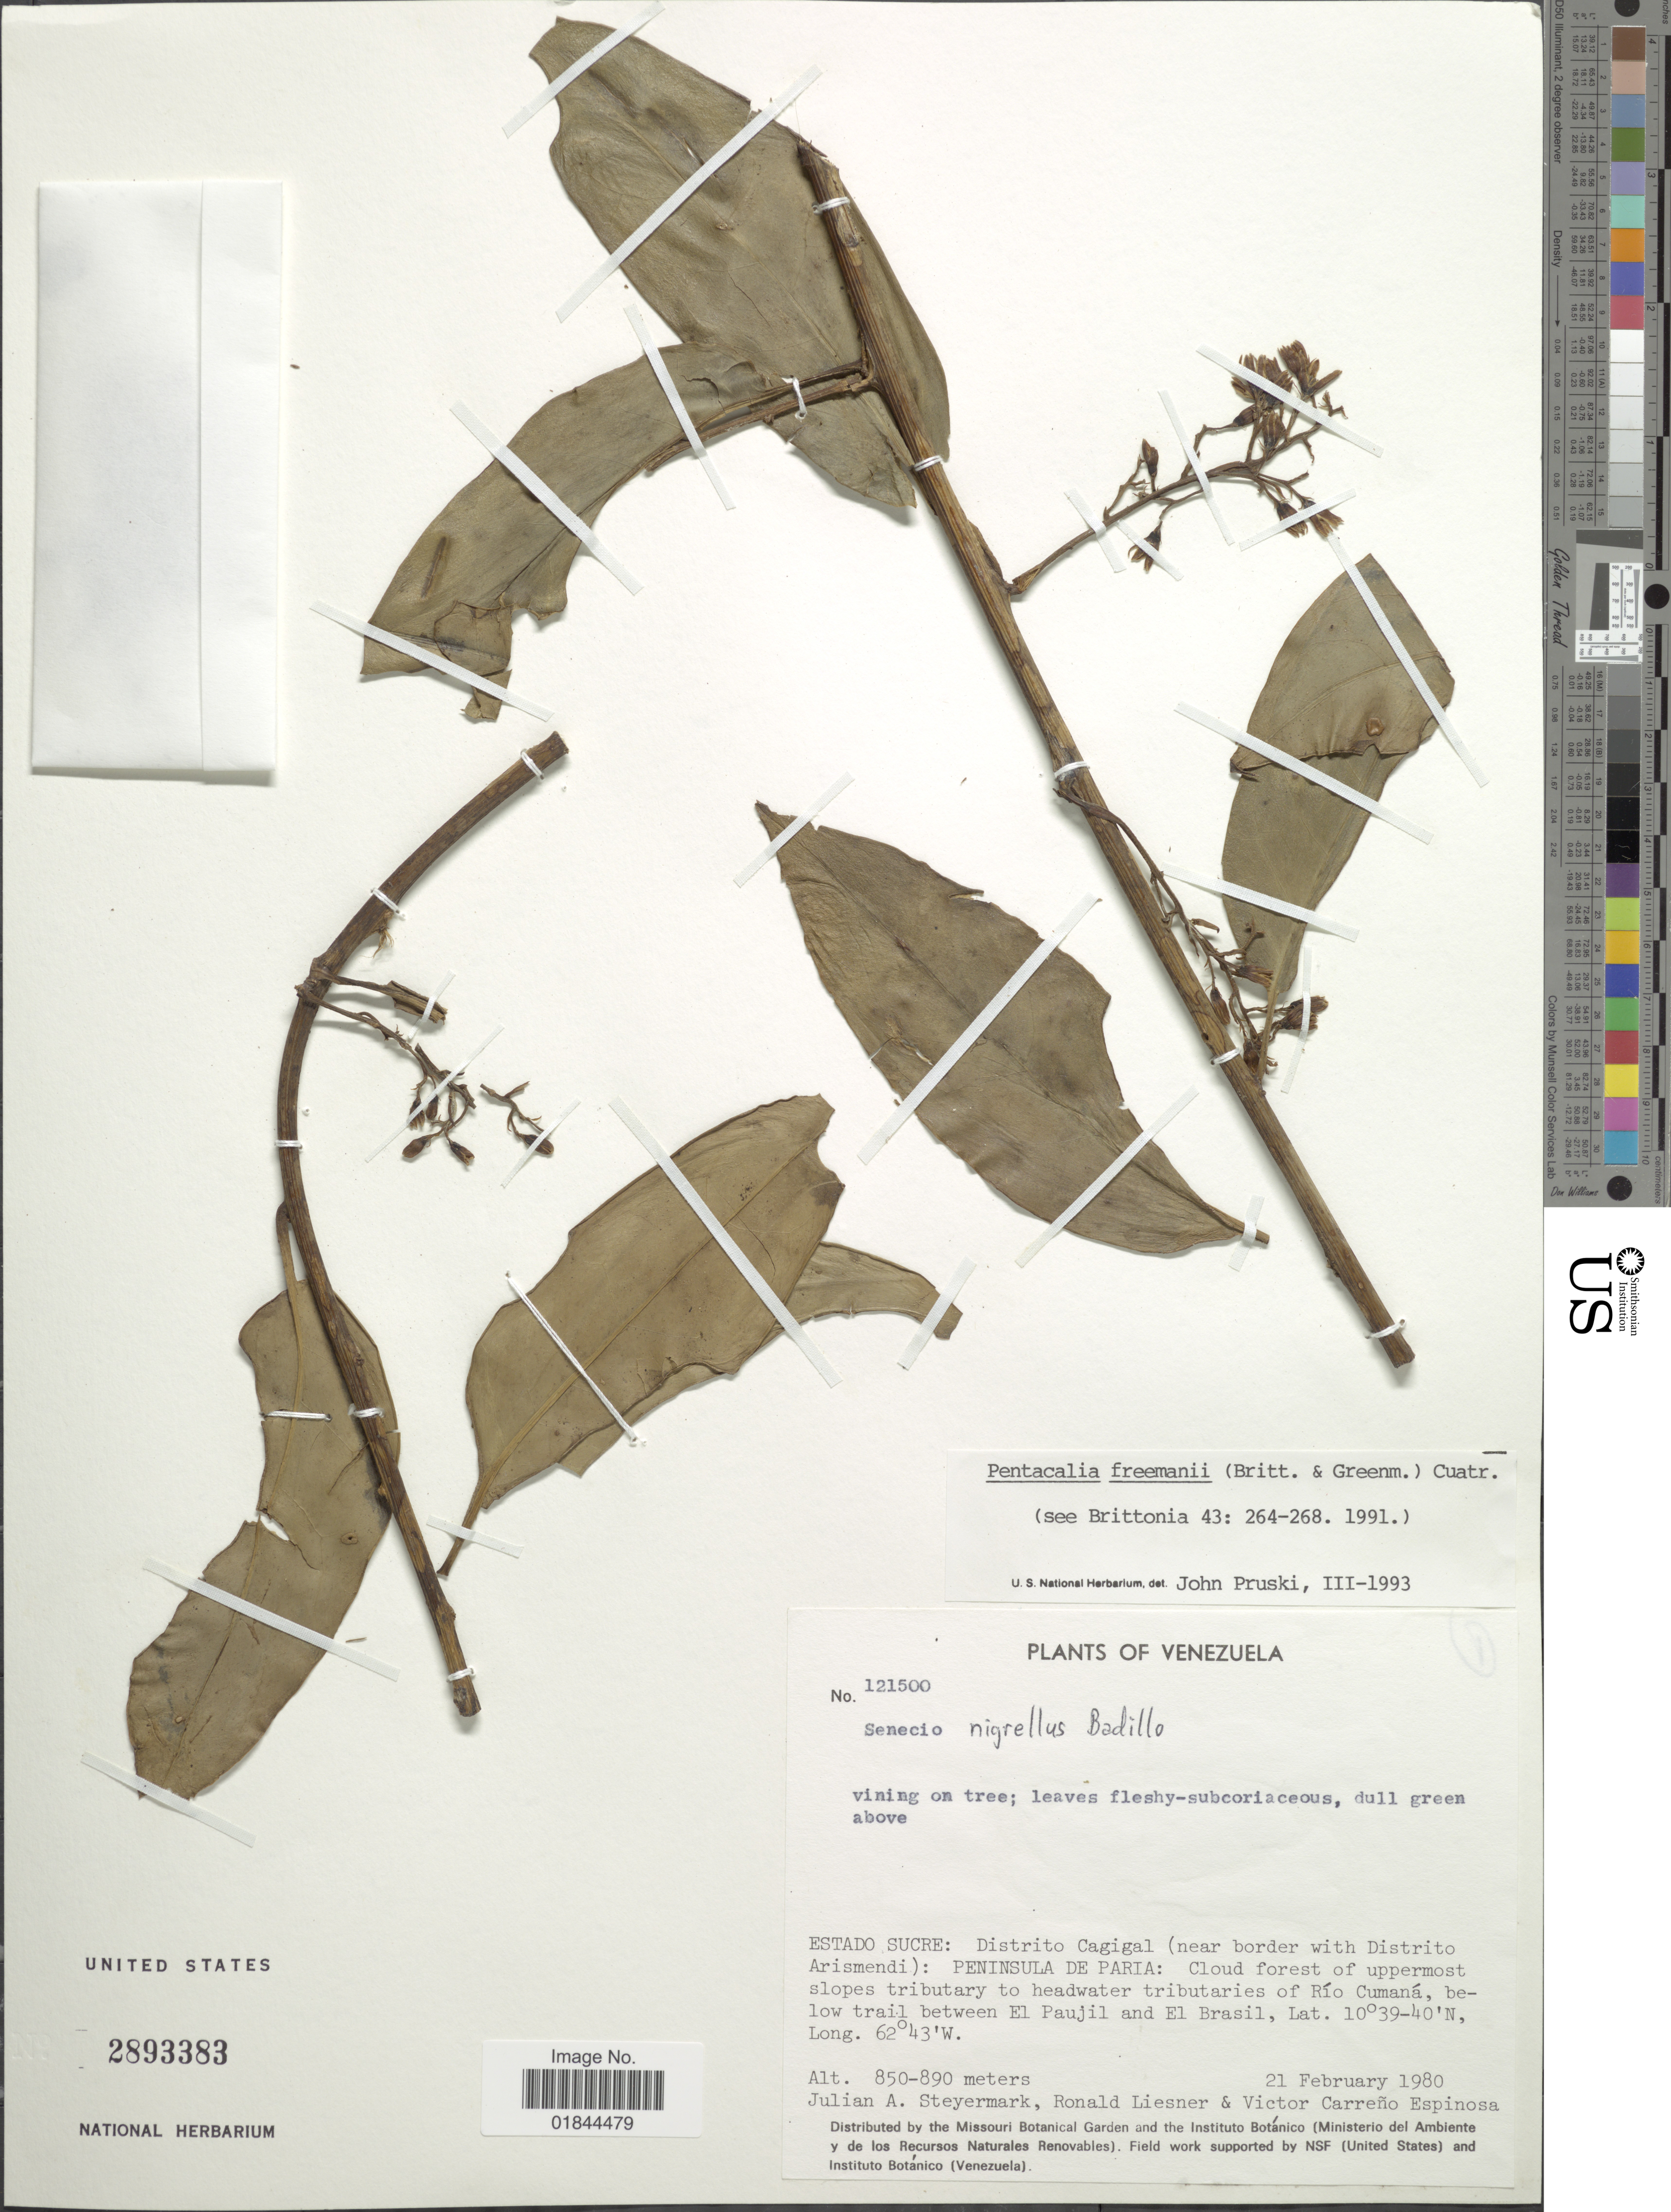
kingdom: Plantae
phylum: Tracheophyta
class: Magnoliopsida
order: Asterales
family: Asteraceae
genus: Pentacalia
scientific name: Pentacalia freemanii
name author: (Britton & Greenm.) Cuatrec.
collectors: J. Steyermark, R. L. Liesner & V. Espinosa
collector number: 121500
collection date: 1980-02-21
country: Venezuela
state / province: Sucre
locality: Distrito Cagigal (near border with Distrito Arismendi): Peninsula De Paria: Cloud forest of uppermost slopes tribuatry to headwater tribuatries of Río Cumaná, below trail between El Paujil and El Brasil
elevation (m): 850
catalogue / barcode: US 2893383